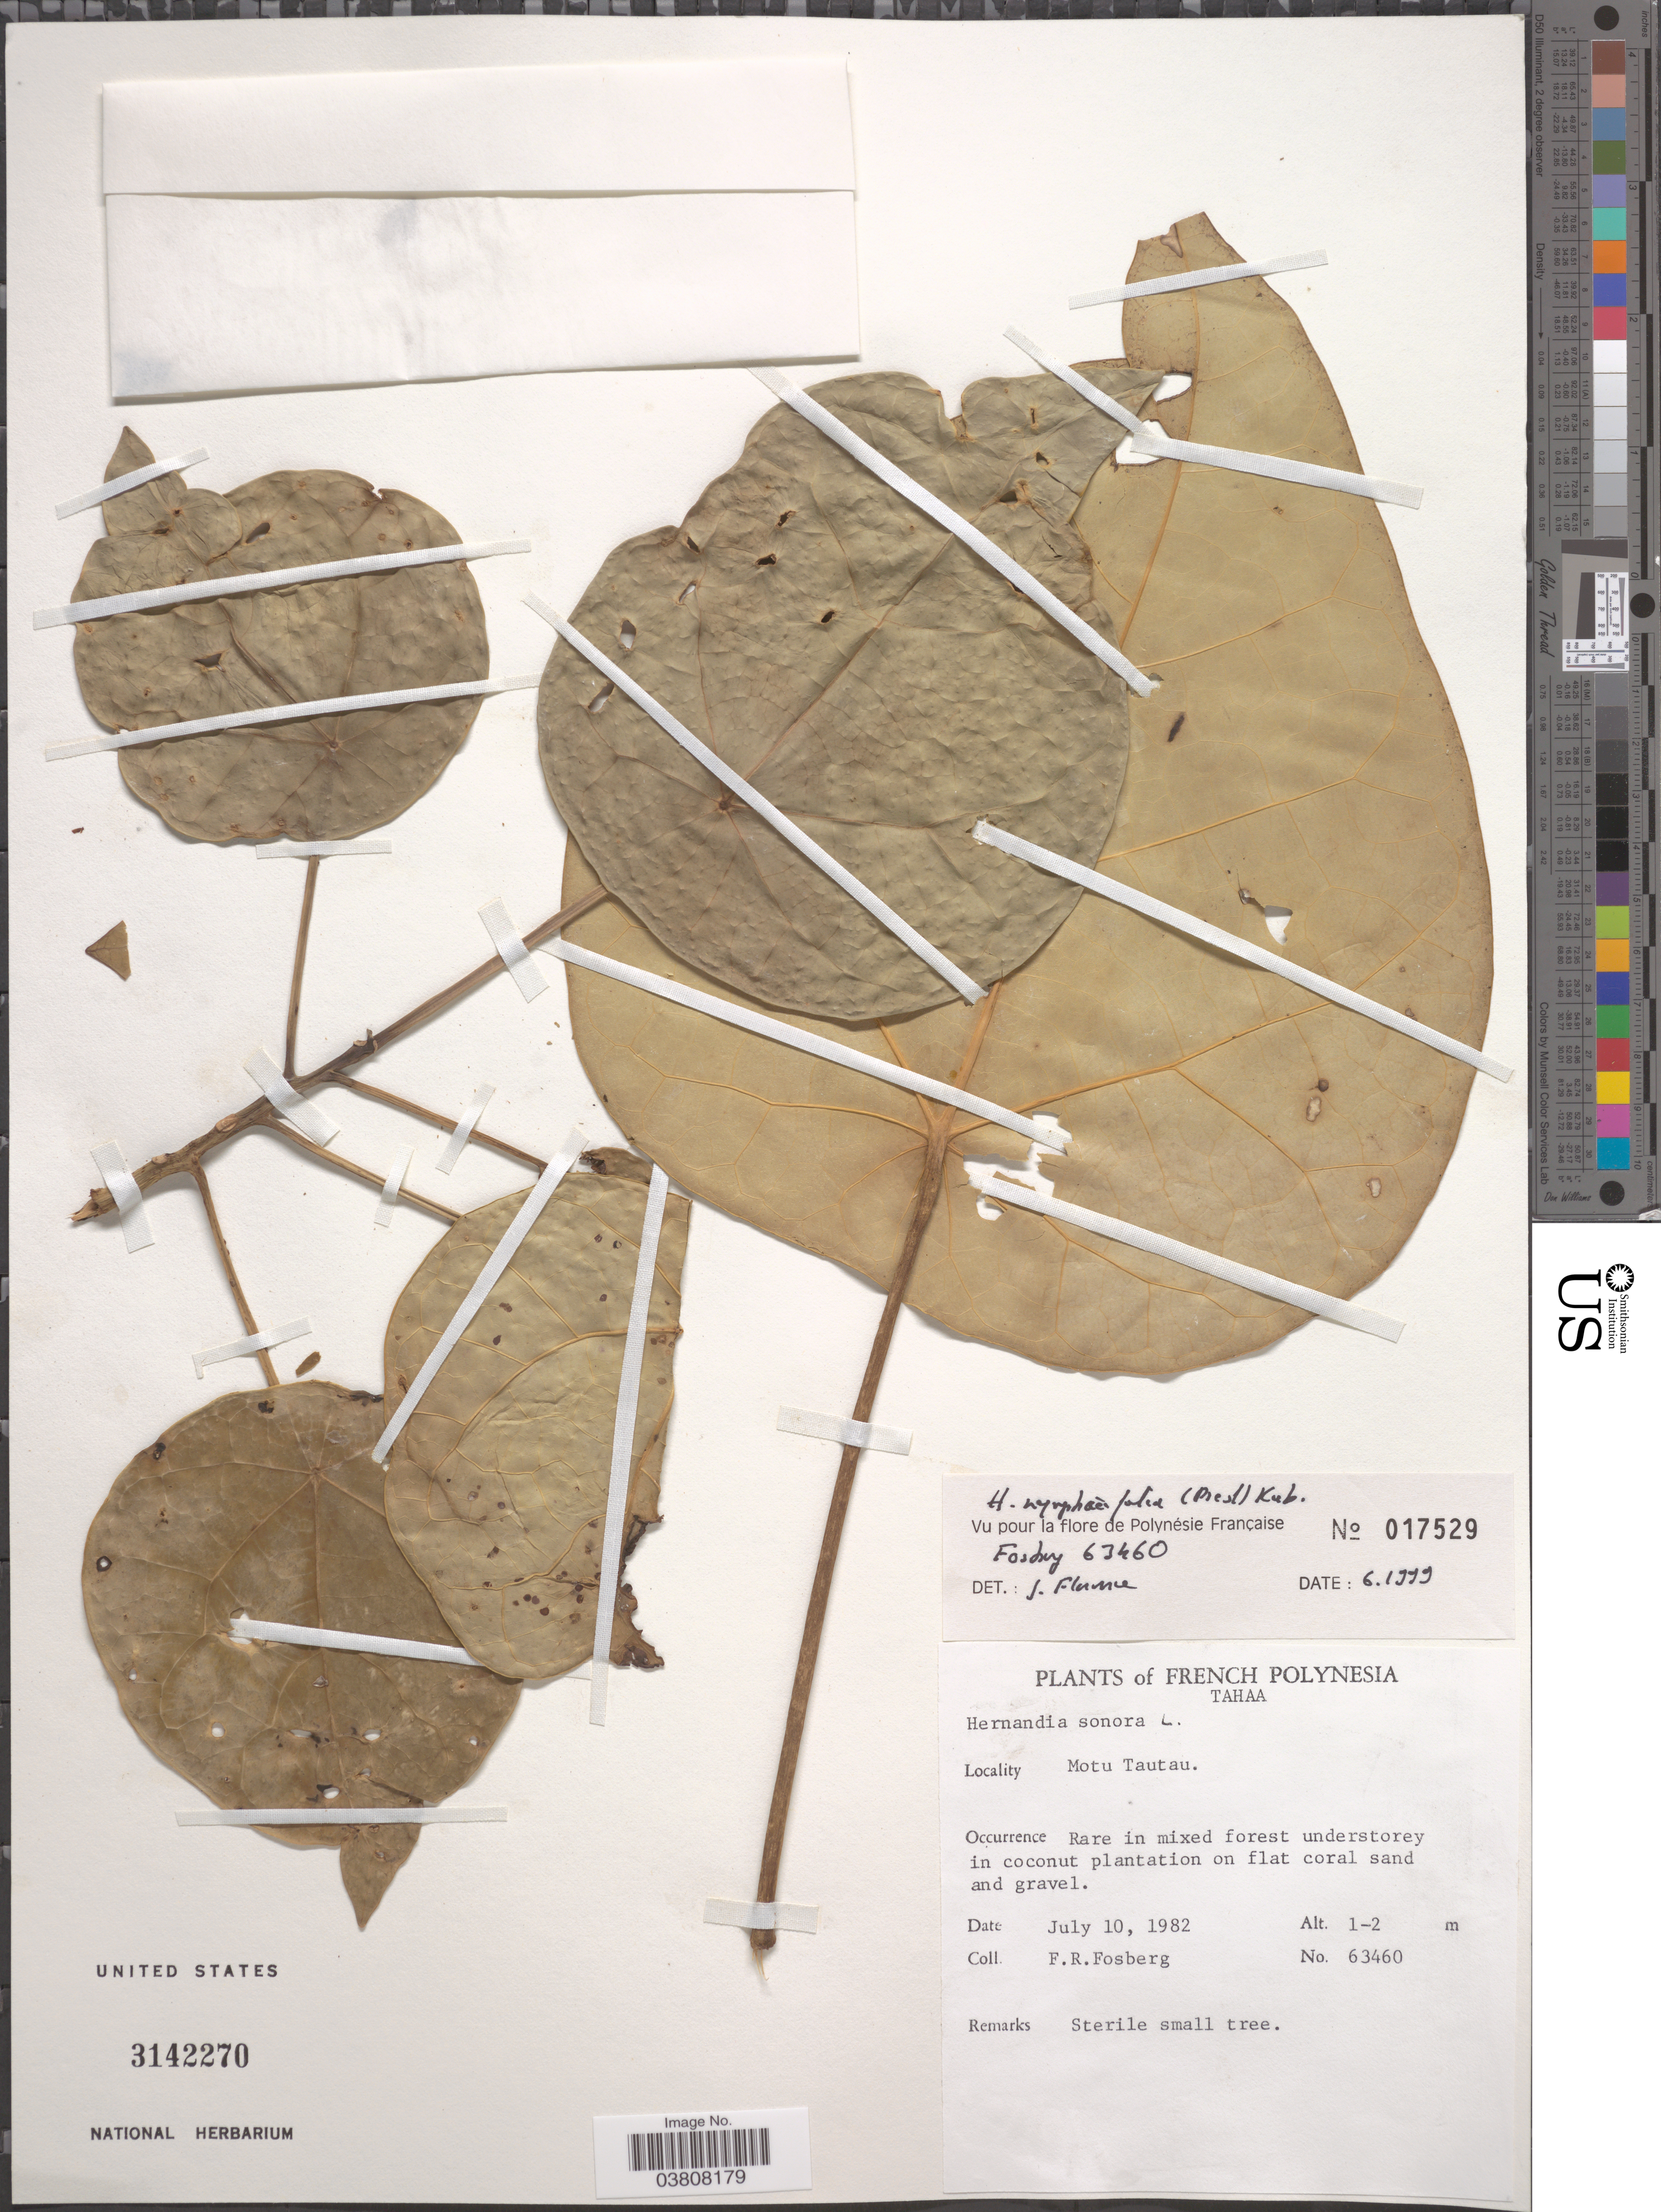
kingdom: Plantae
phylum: Tracheophyta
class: Magnoliopsida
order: Laurales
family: Hernandiaceae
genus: Hernandia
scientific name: Hernandia nymphaeifolia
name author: (C. Presl) Kubitzki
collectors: F. R. Fosberg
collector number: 63460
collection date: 1982-07-10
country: French Polynesia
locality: Tahaa. Motu Tautau. In coconut plantation.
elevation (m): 1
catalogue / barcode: US 3142270